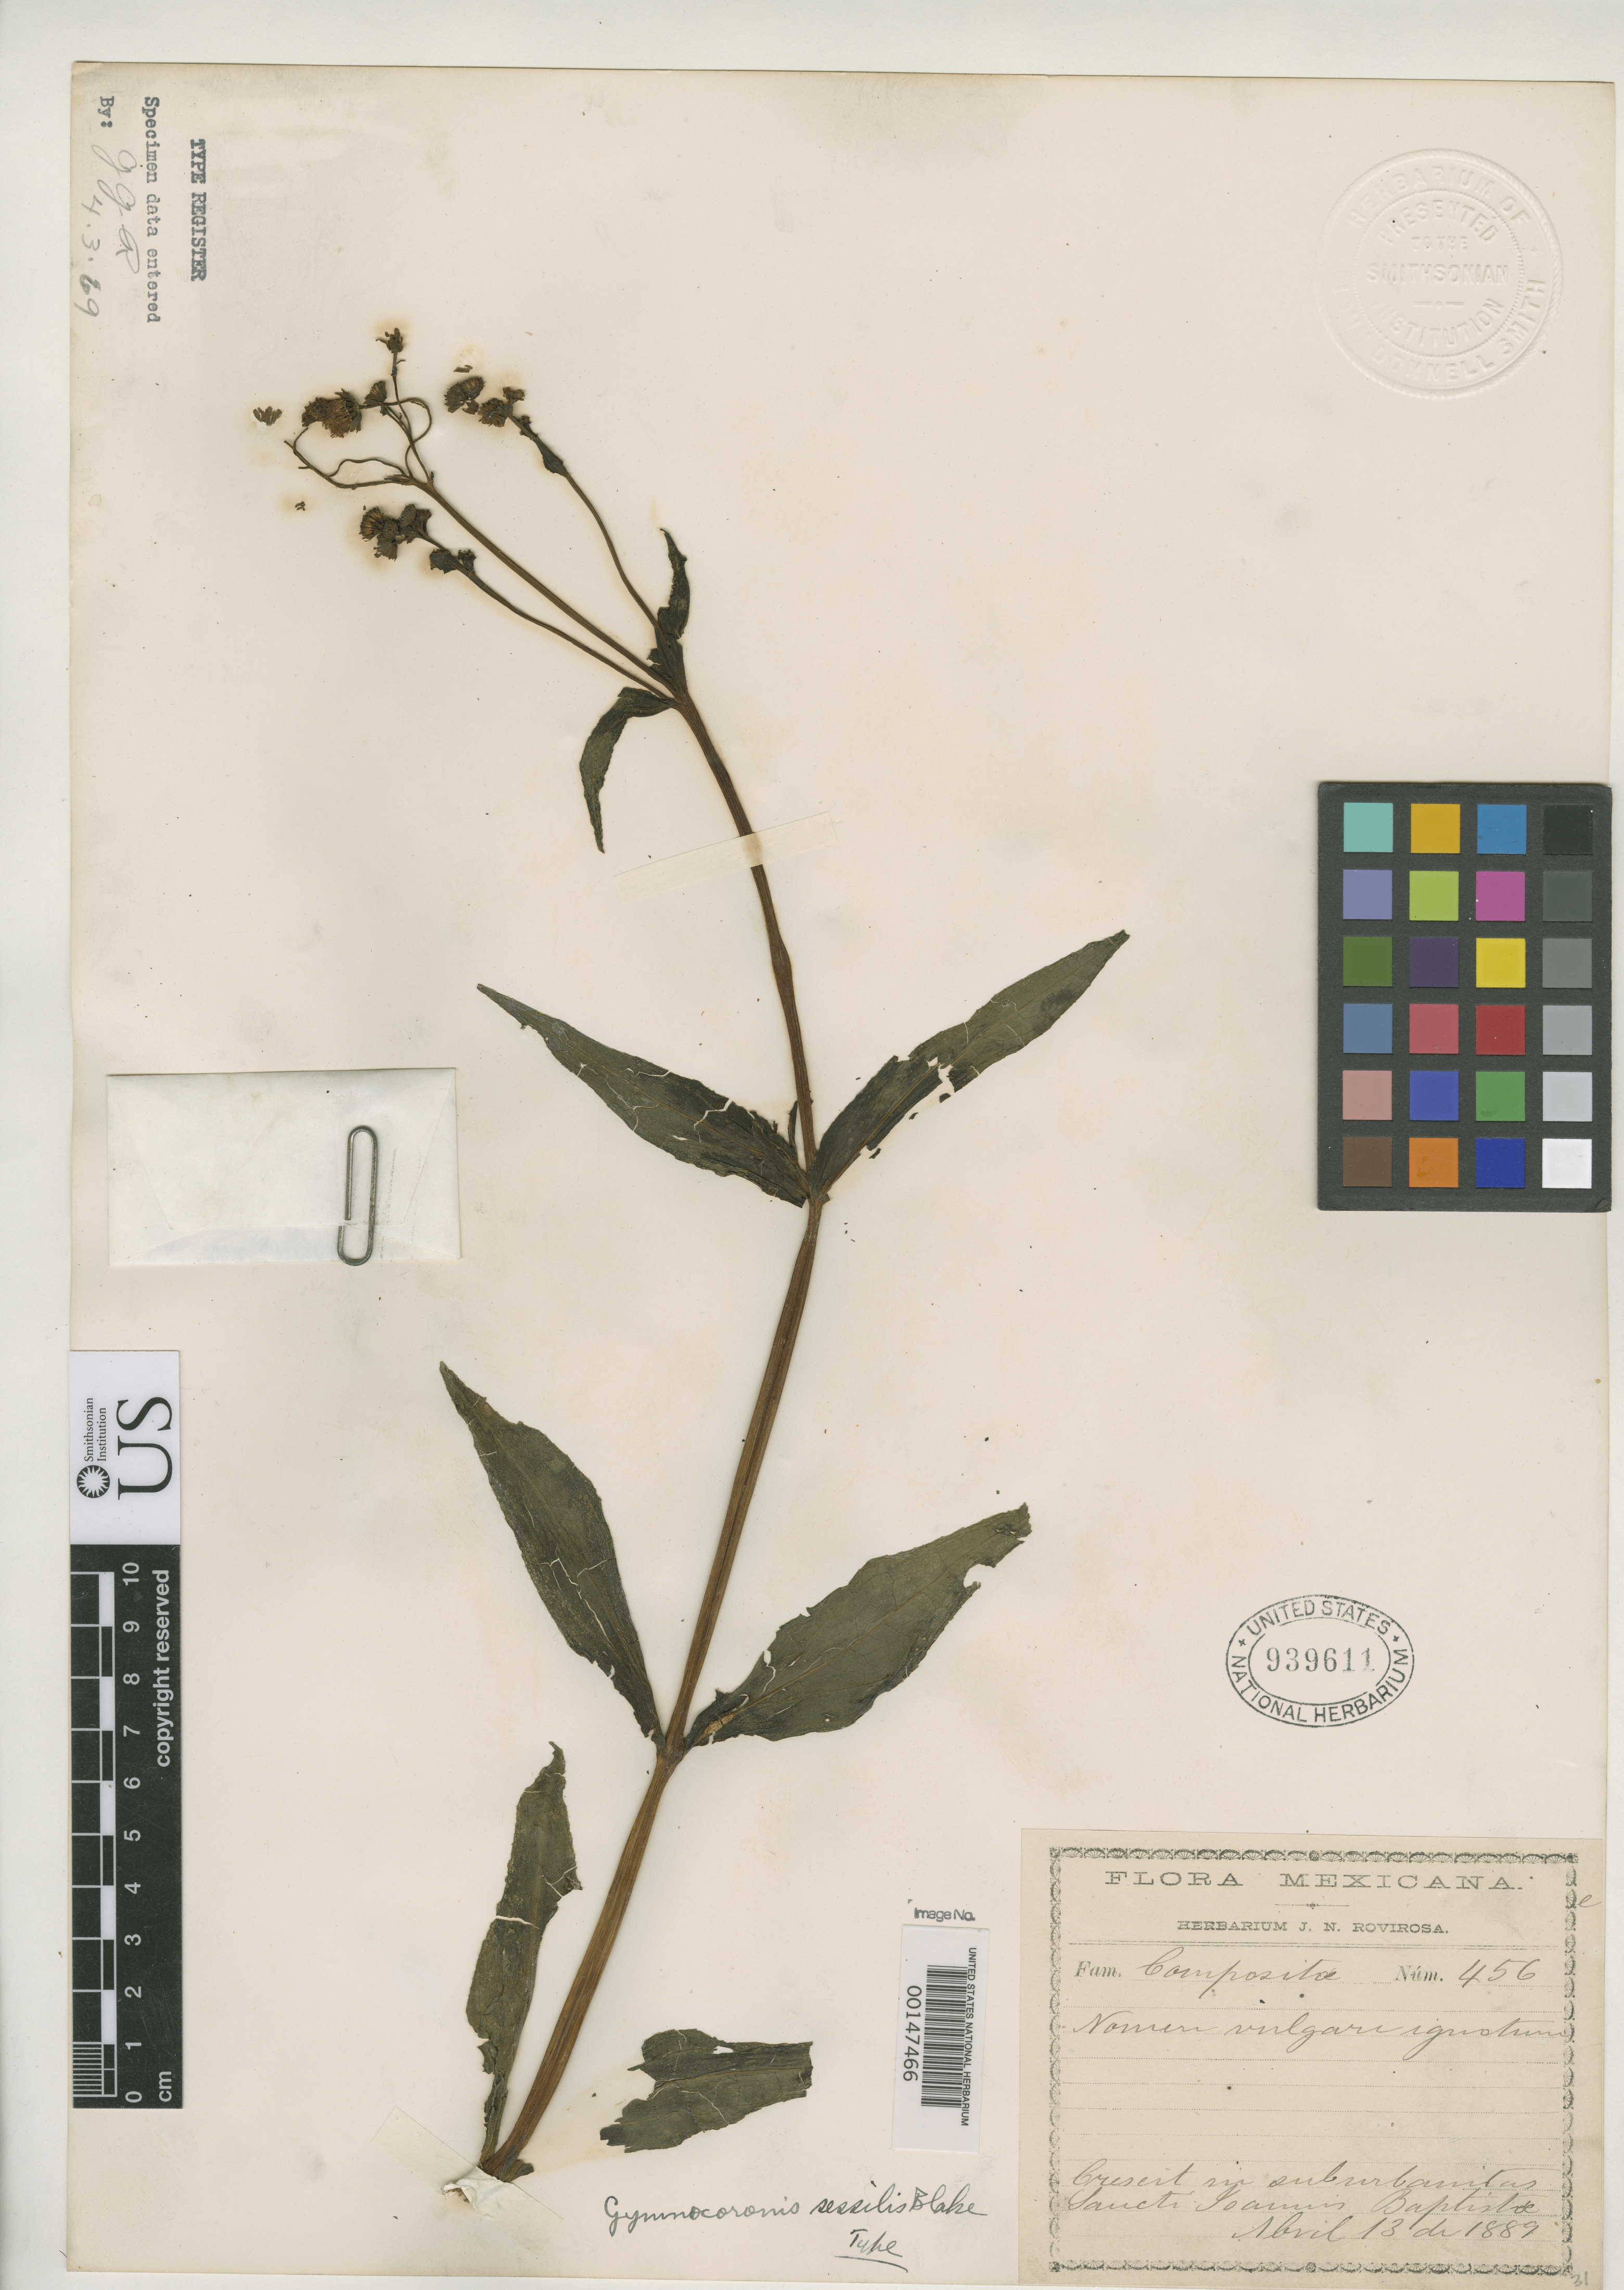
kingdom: Plantae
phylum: Tracheophyta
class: Magnoliopsida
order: Asterales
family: Asteraceae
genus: Gymnocoronis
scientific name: Gymnocoronis sessilis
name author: S.F. Blake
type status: Holotype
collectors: J. N. Rovirosa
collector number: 456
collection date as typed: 13 Apr 1889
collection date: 1889-04-13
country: Mexico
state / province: Tabasco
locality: San Juan Bautista.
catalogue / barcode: US 939611